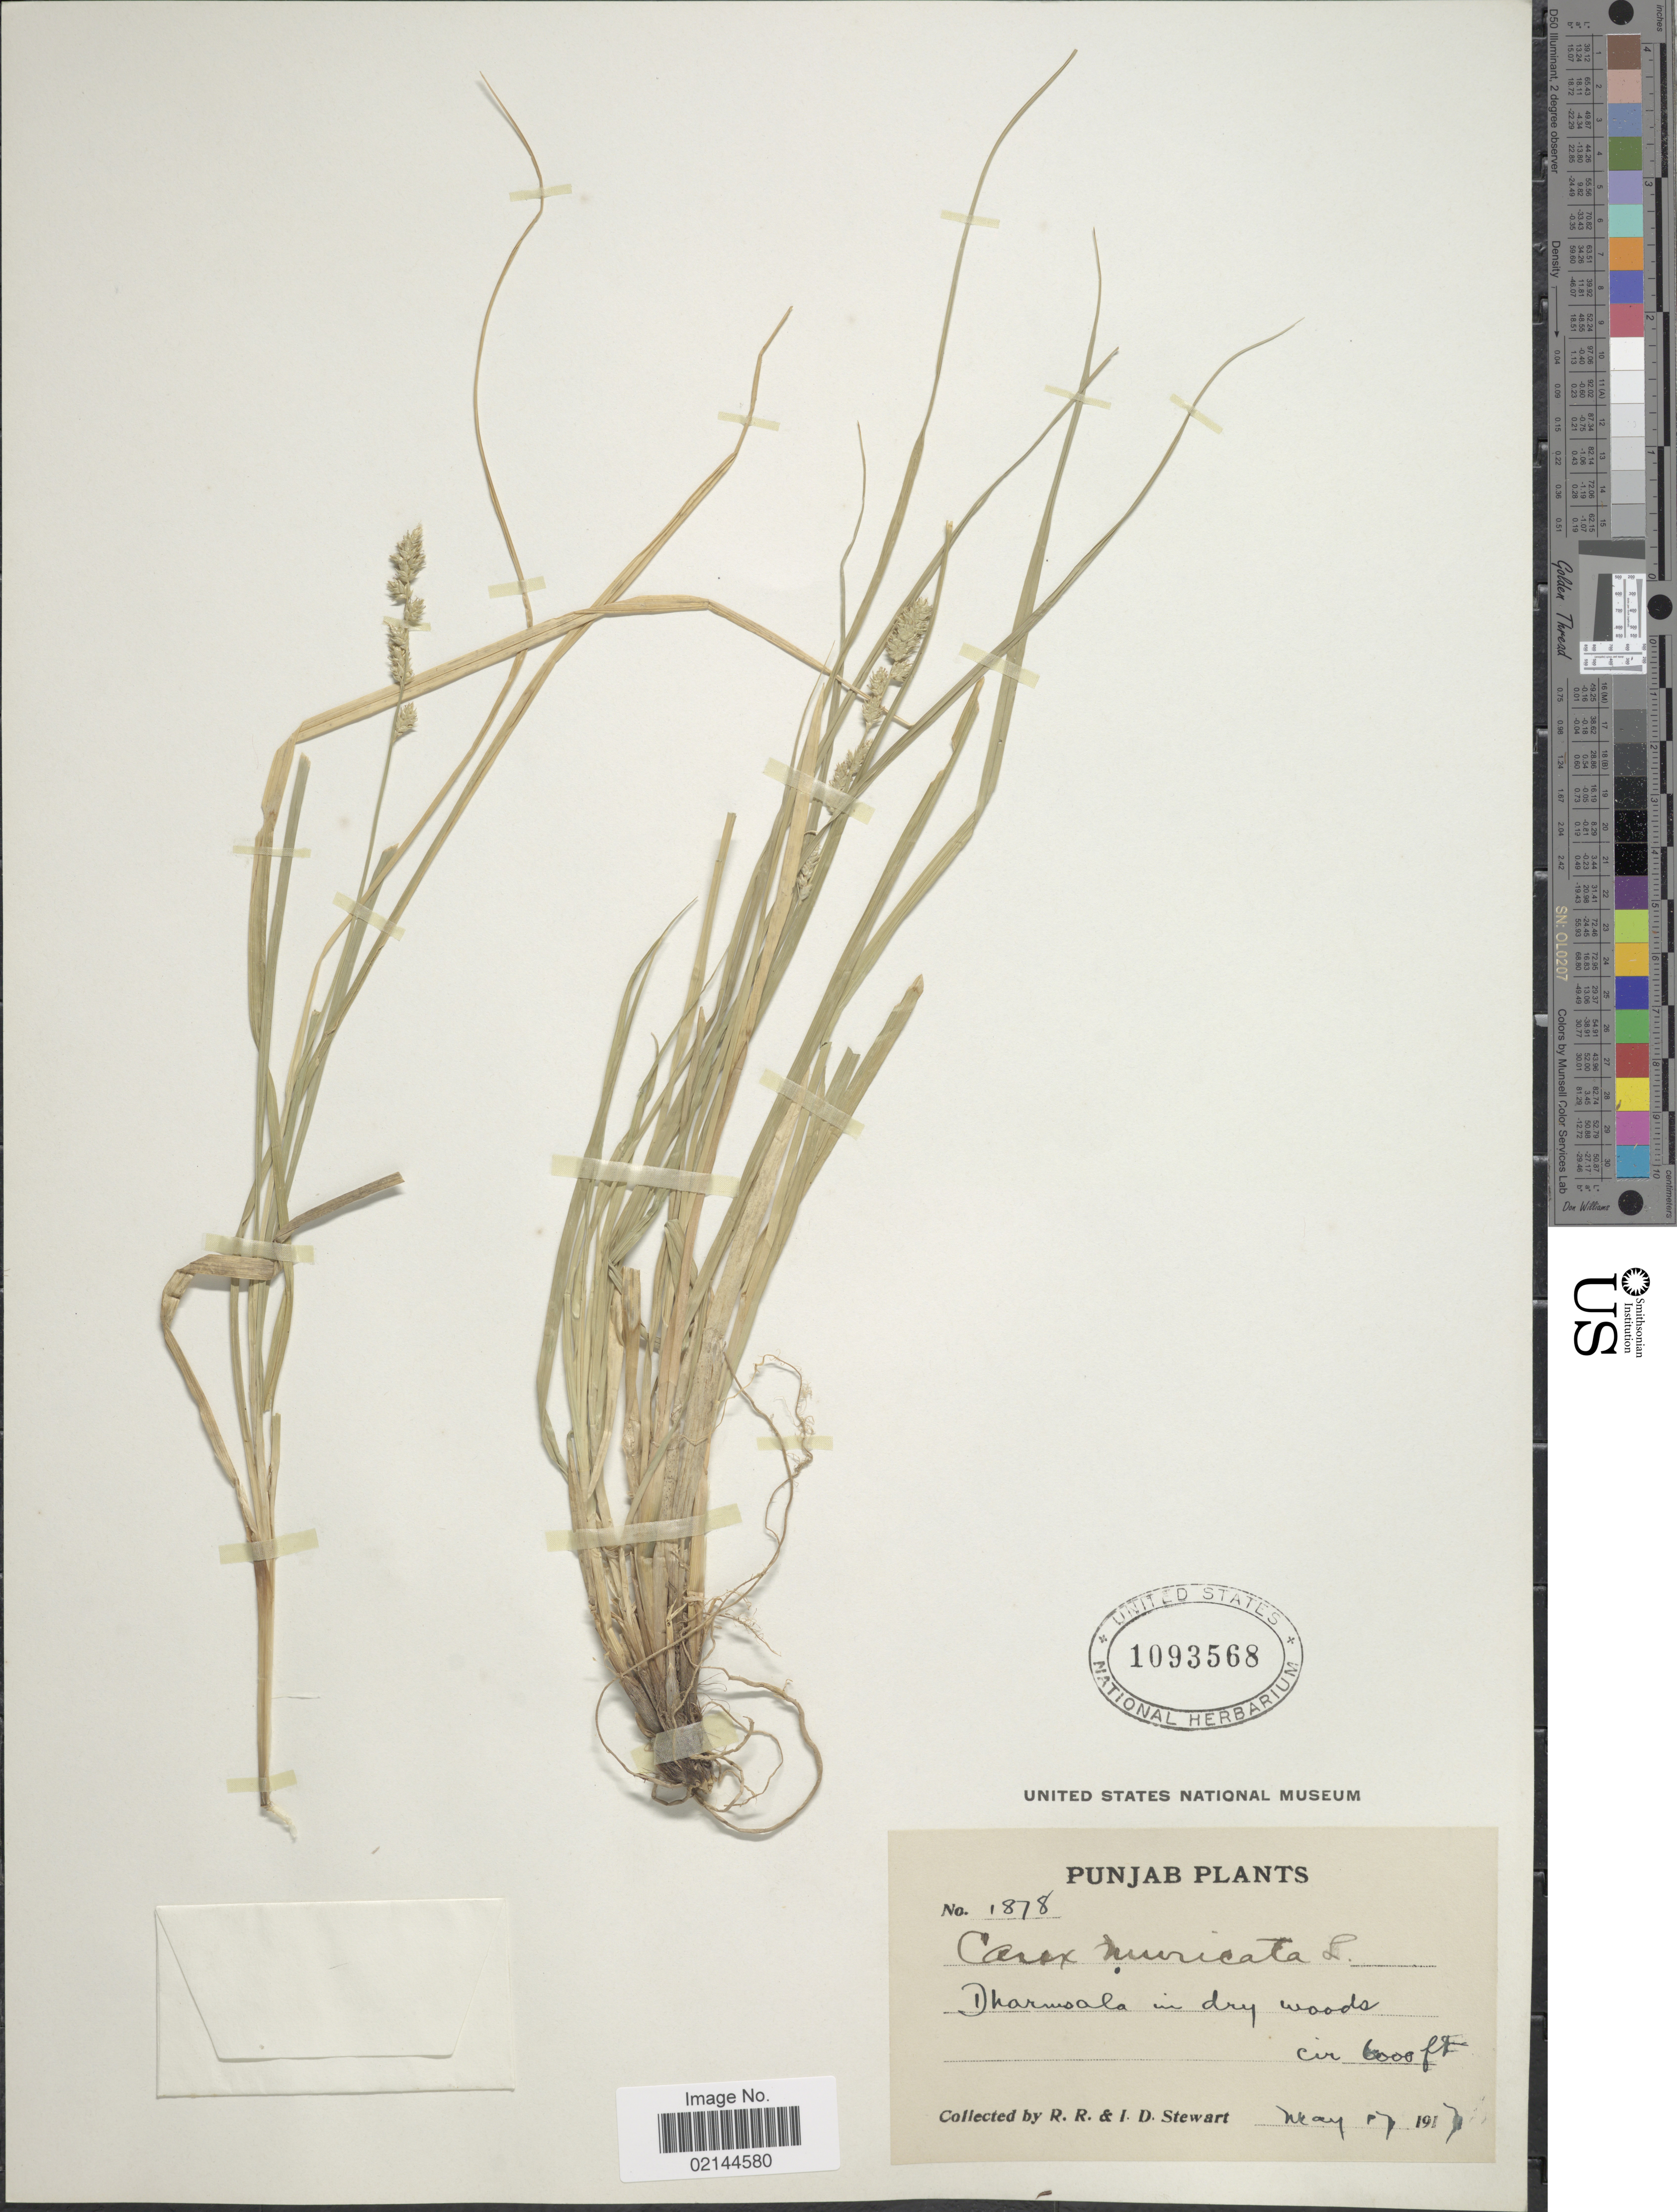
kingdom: Plantae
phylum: Tracheophyta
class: Liliopsida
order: Poales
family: Cyperaceae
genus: Carex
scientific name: Carex foliosa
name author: D. Don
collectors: R. R. Stewart & I. Stewart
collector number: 1878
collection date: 1917-05-17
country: India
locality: Dharmsala in dry woods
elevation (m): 1829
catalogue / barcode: US 1093568